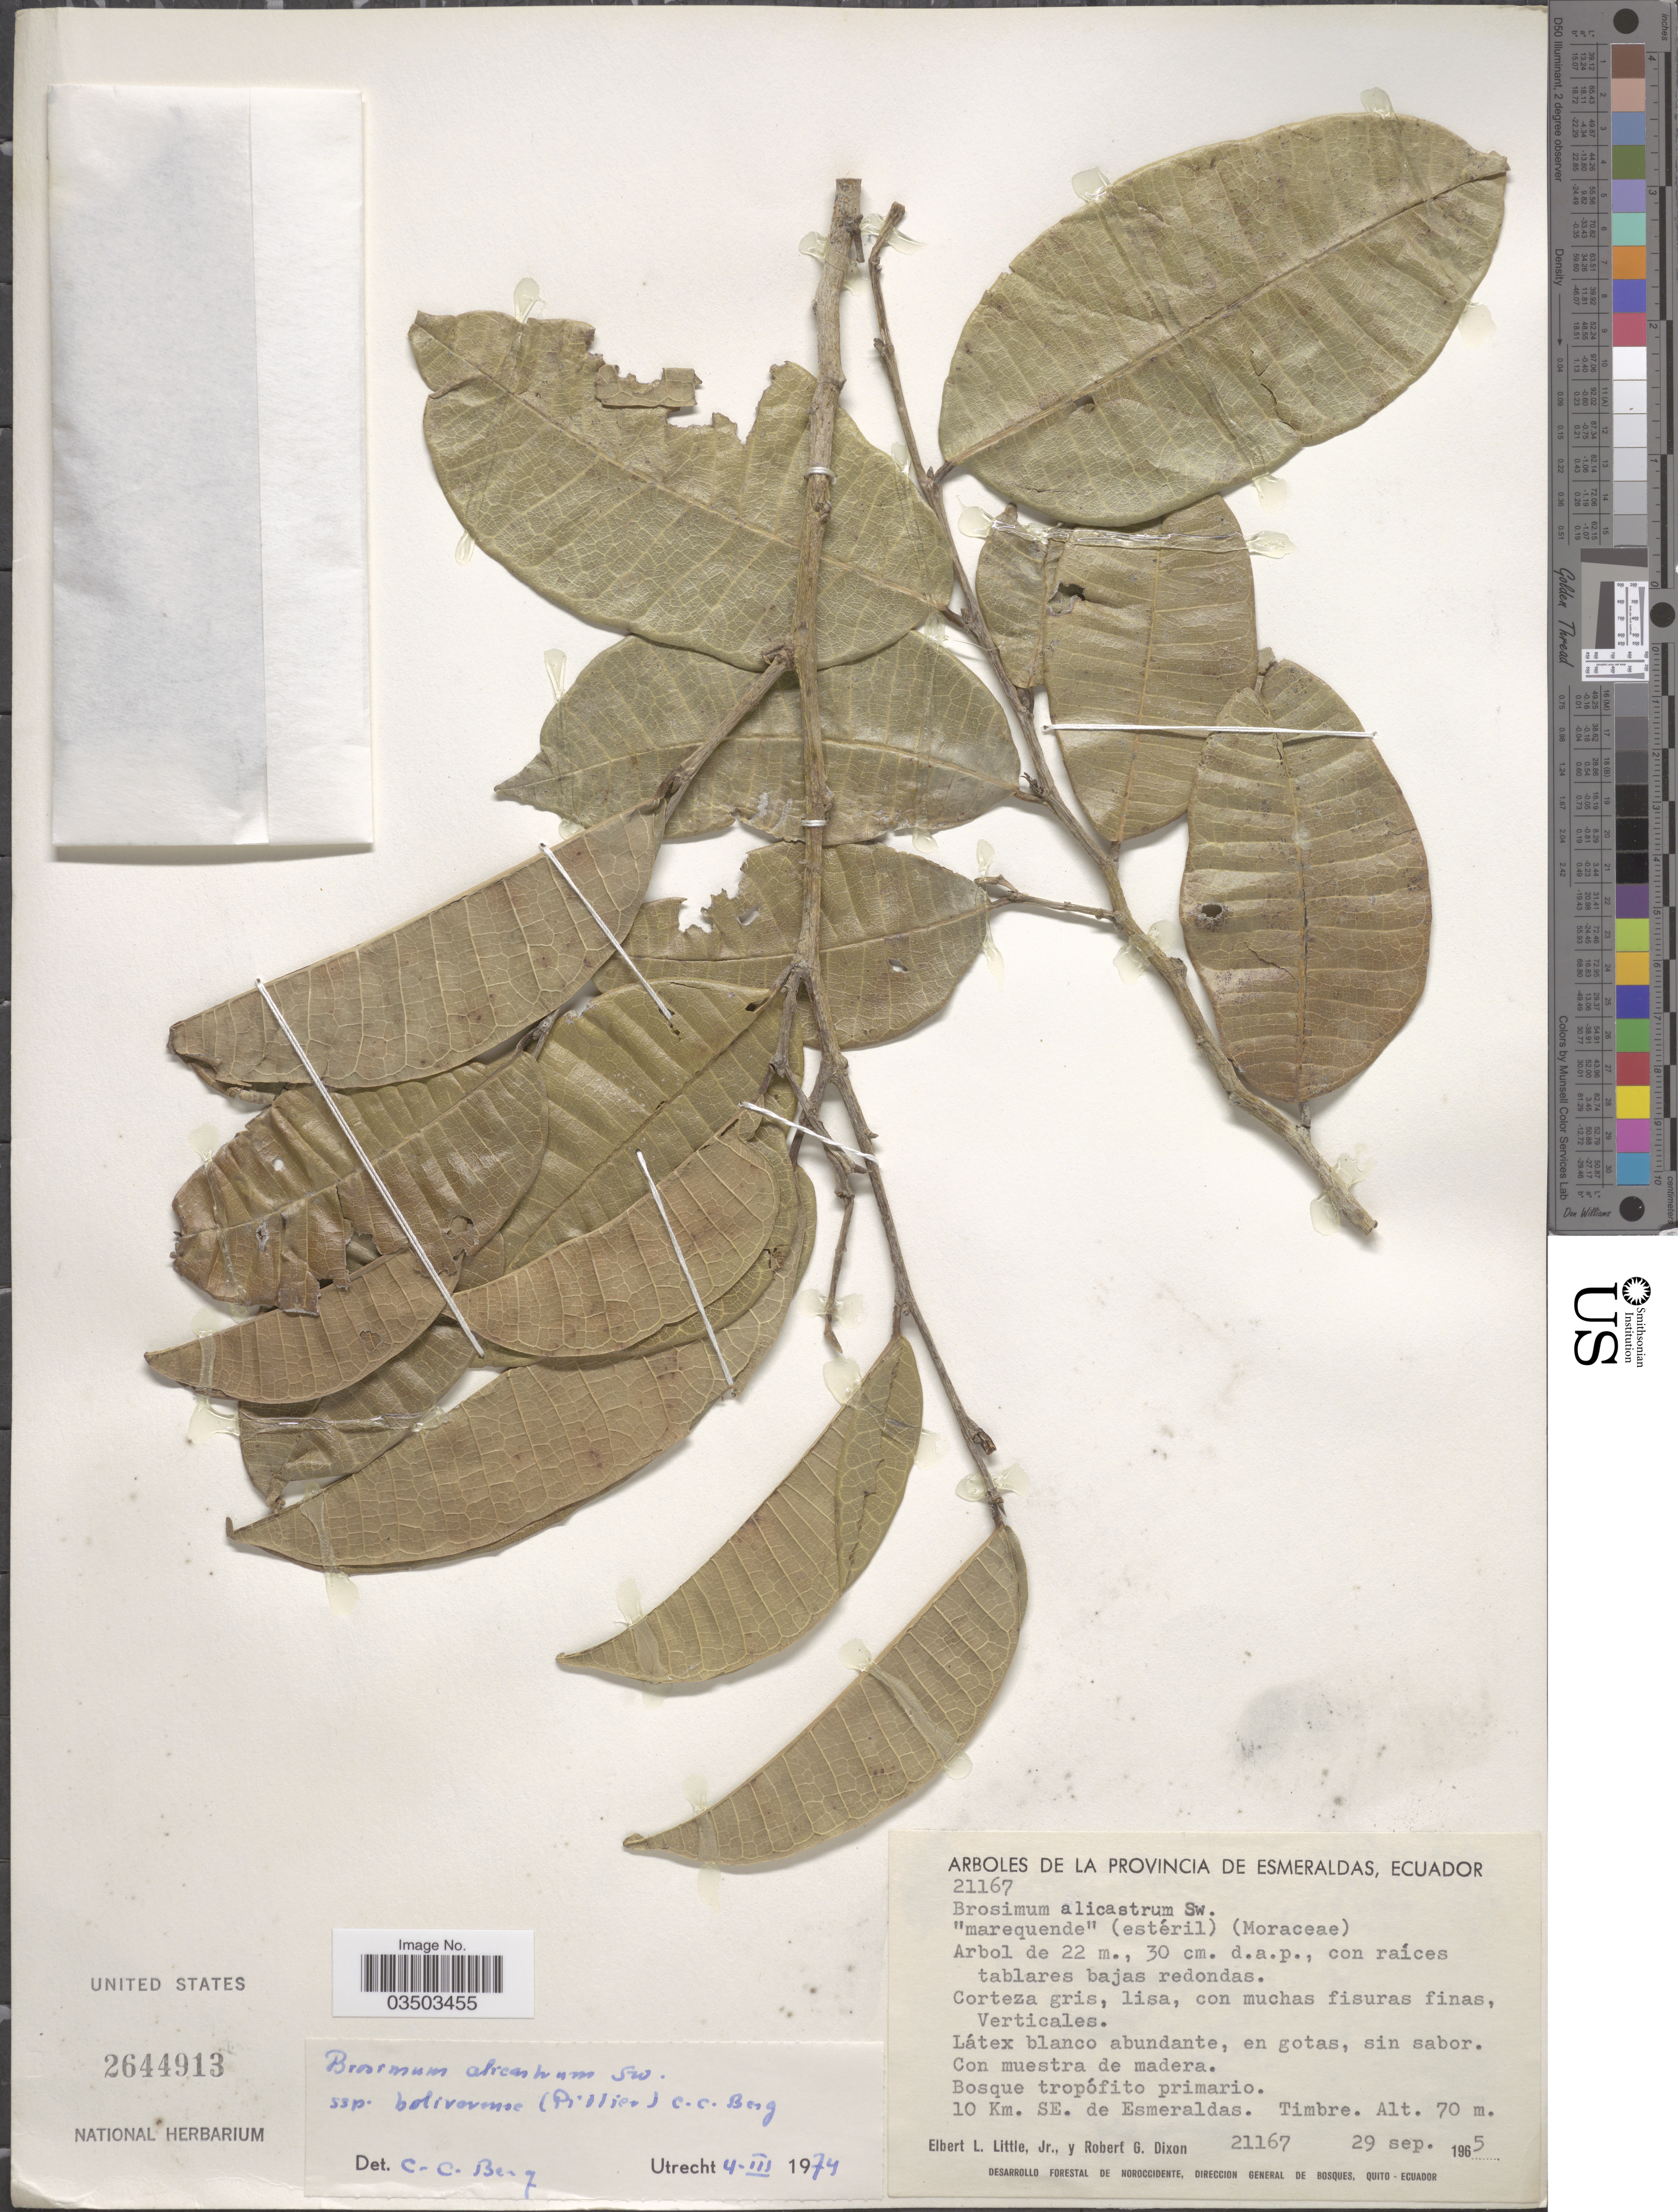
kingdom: Plantae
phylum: Tracheophyta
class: Magnoliopsida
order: Rosales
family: Moraceae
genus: Brosimum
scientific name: Brosimum alicastrum subsp. bolivarense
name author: (Pittier) C.C. Berg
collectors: E. L. Little & R. G. Dixon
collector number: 21167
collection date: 1965-09-29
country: Ecuador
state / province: Esmeraldas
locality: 10 Km. SE. de Esmeraldas. Timbre.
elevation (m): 70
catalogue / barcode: US 2644913